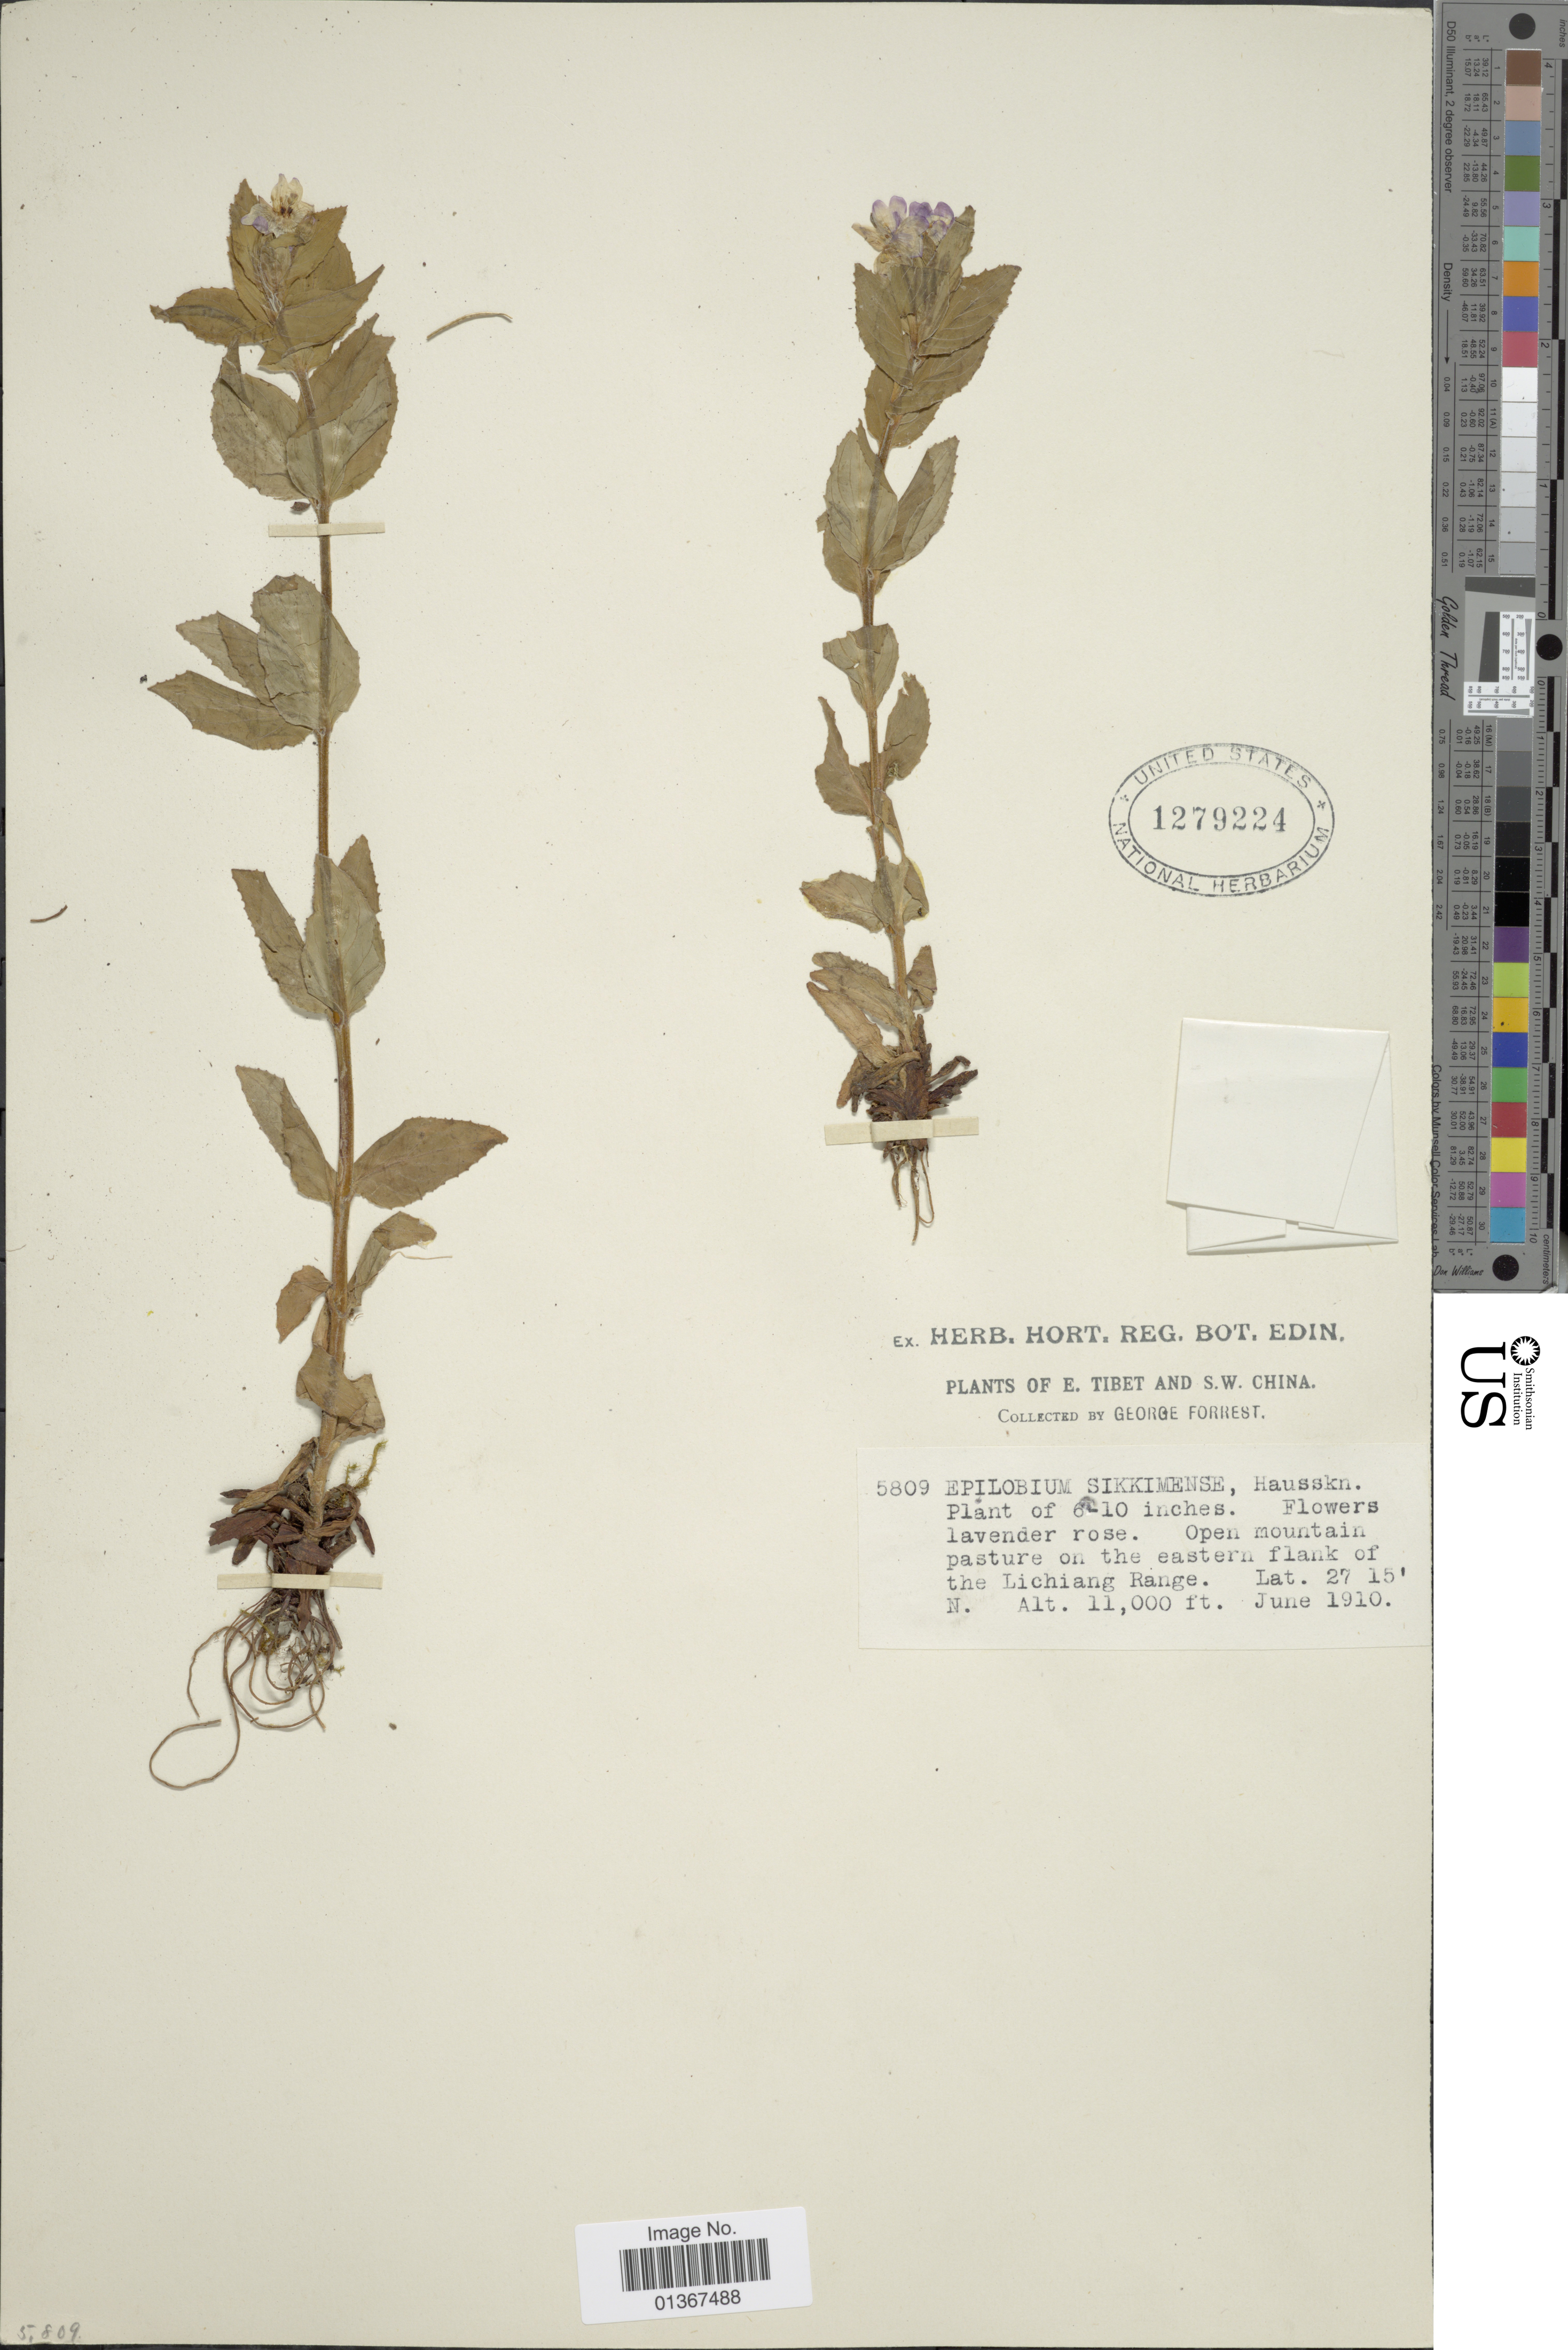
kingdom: Plantae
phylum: Tracheophyta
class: Magnoliopsida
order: Myrtales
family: Onagraceae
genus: Epilobium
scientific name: Epilobium sikkimense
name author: Hausskn.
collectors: G. Forrest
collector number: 5809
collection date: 1910-06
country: China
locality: E. Tibet and S.W. China. Open mountain pasture on the eastern flank of the Lichiang Range.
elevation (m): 3353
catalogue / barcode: US 1279224